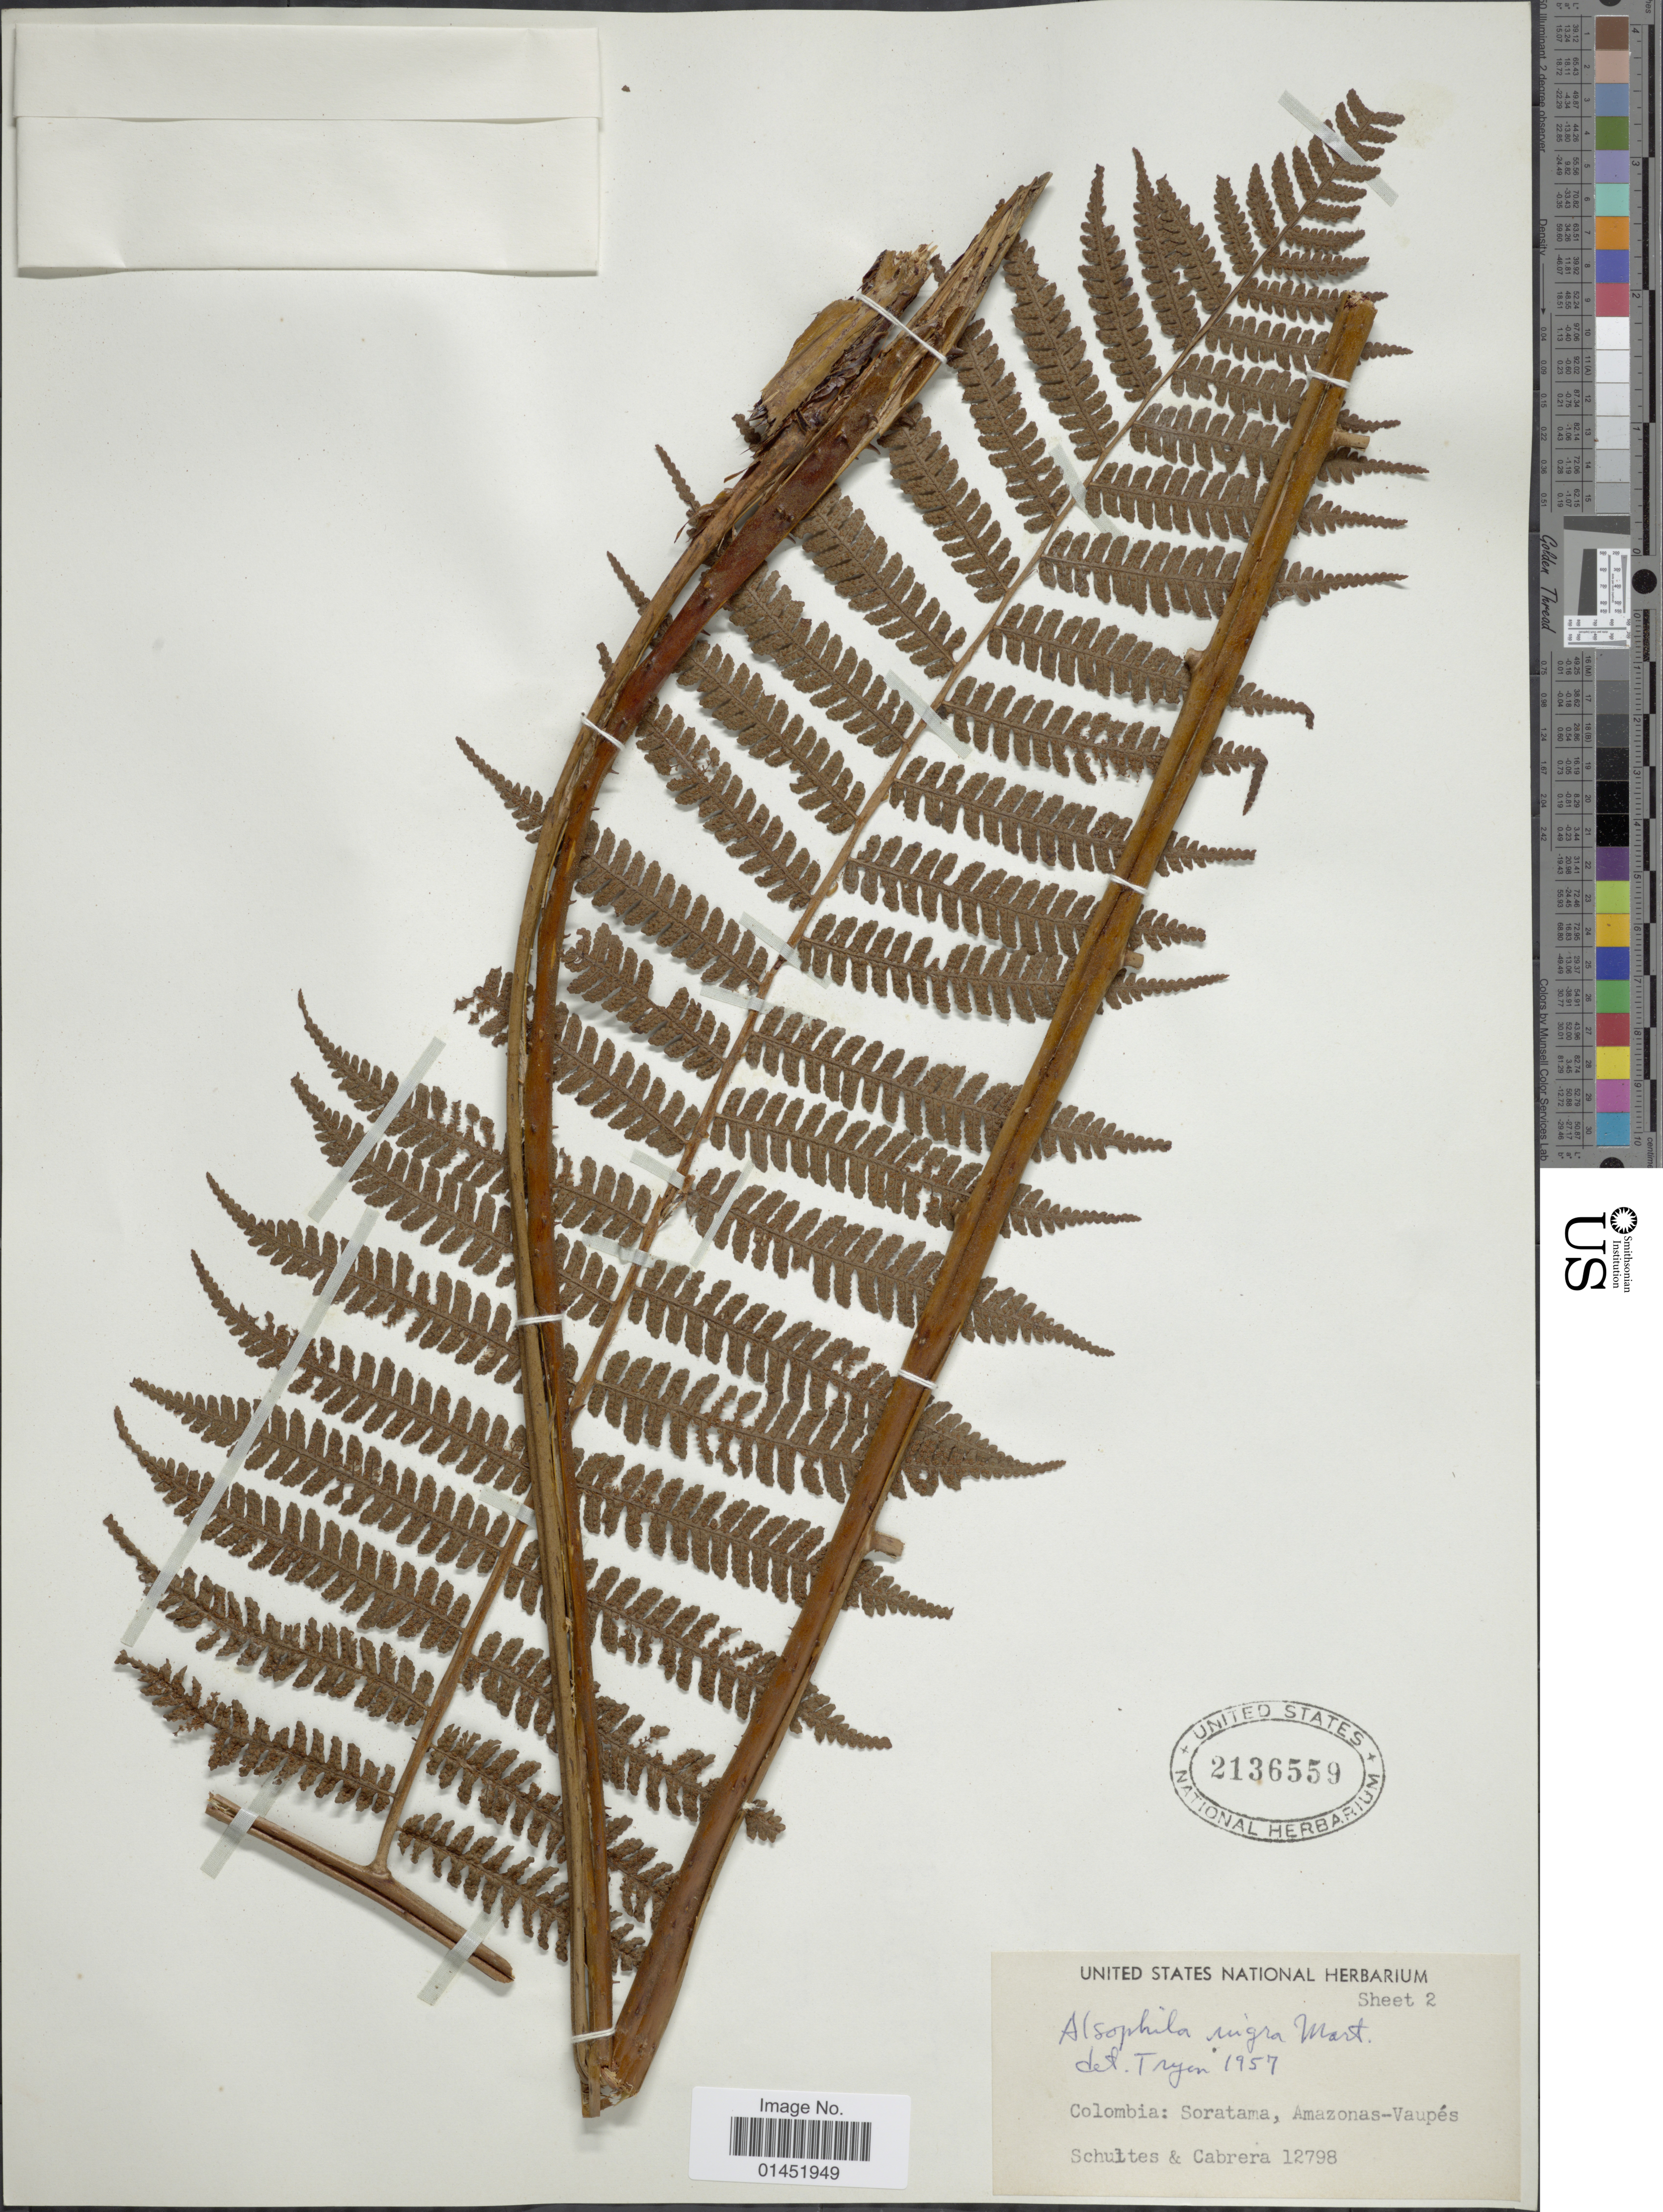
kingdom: Plantae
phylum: Tracheophyta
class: Polypodiopsida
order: Cyatheales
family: Cyatheaceae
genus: Cyathea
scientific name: Cyathea lasiosora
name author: (Mett. ex Kuhn) Domin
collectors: -- Schultes & Cabrera, --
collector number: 12798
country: Colombia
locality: Soratama, Amazonas-Vaupés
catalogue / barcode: US 2136559